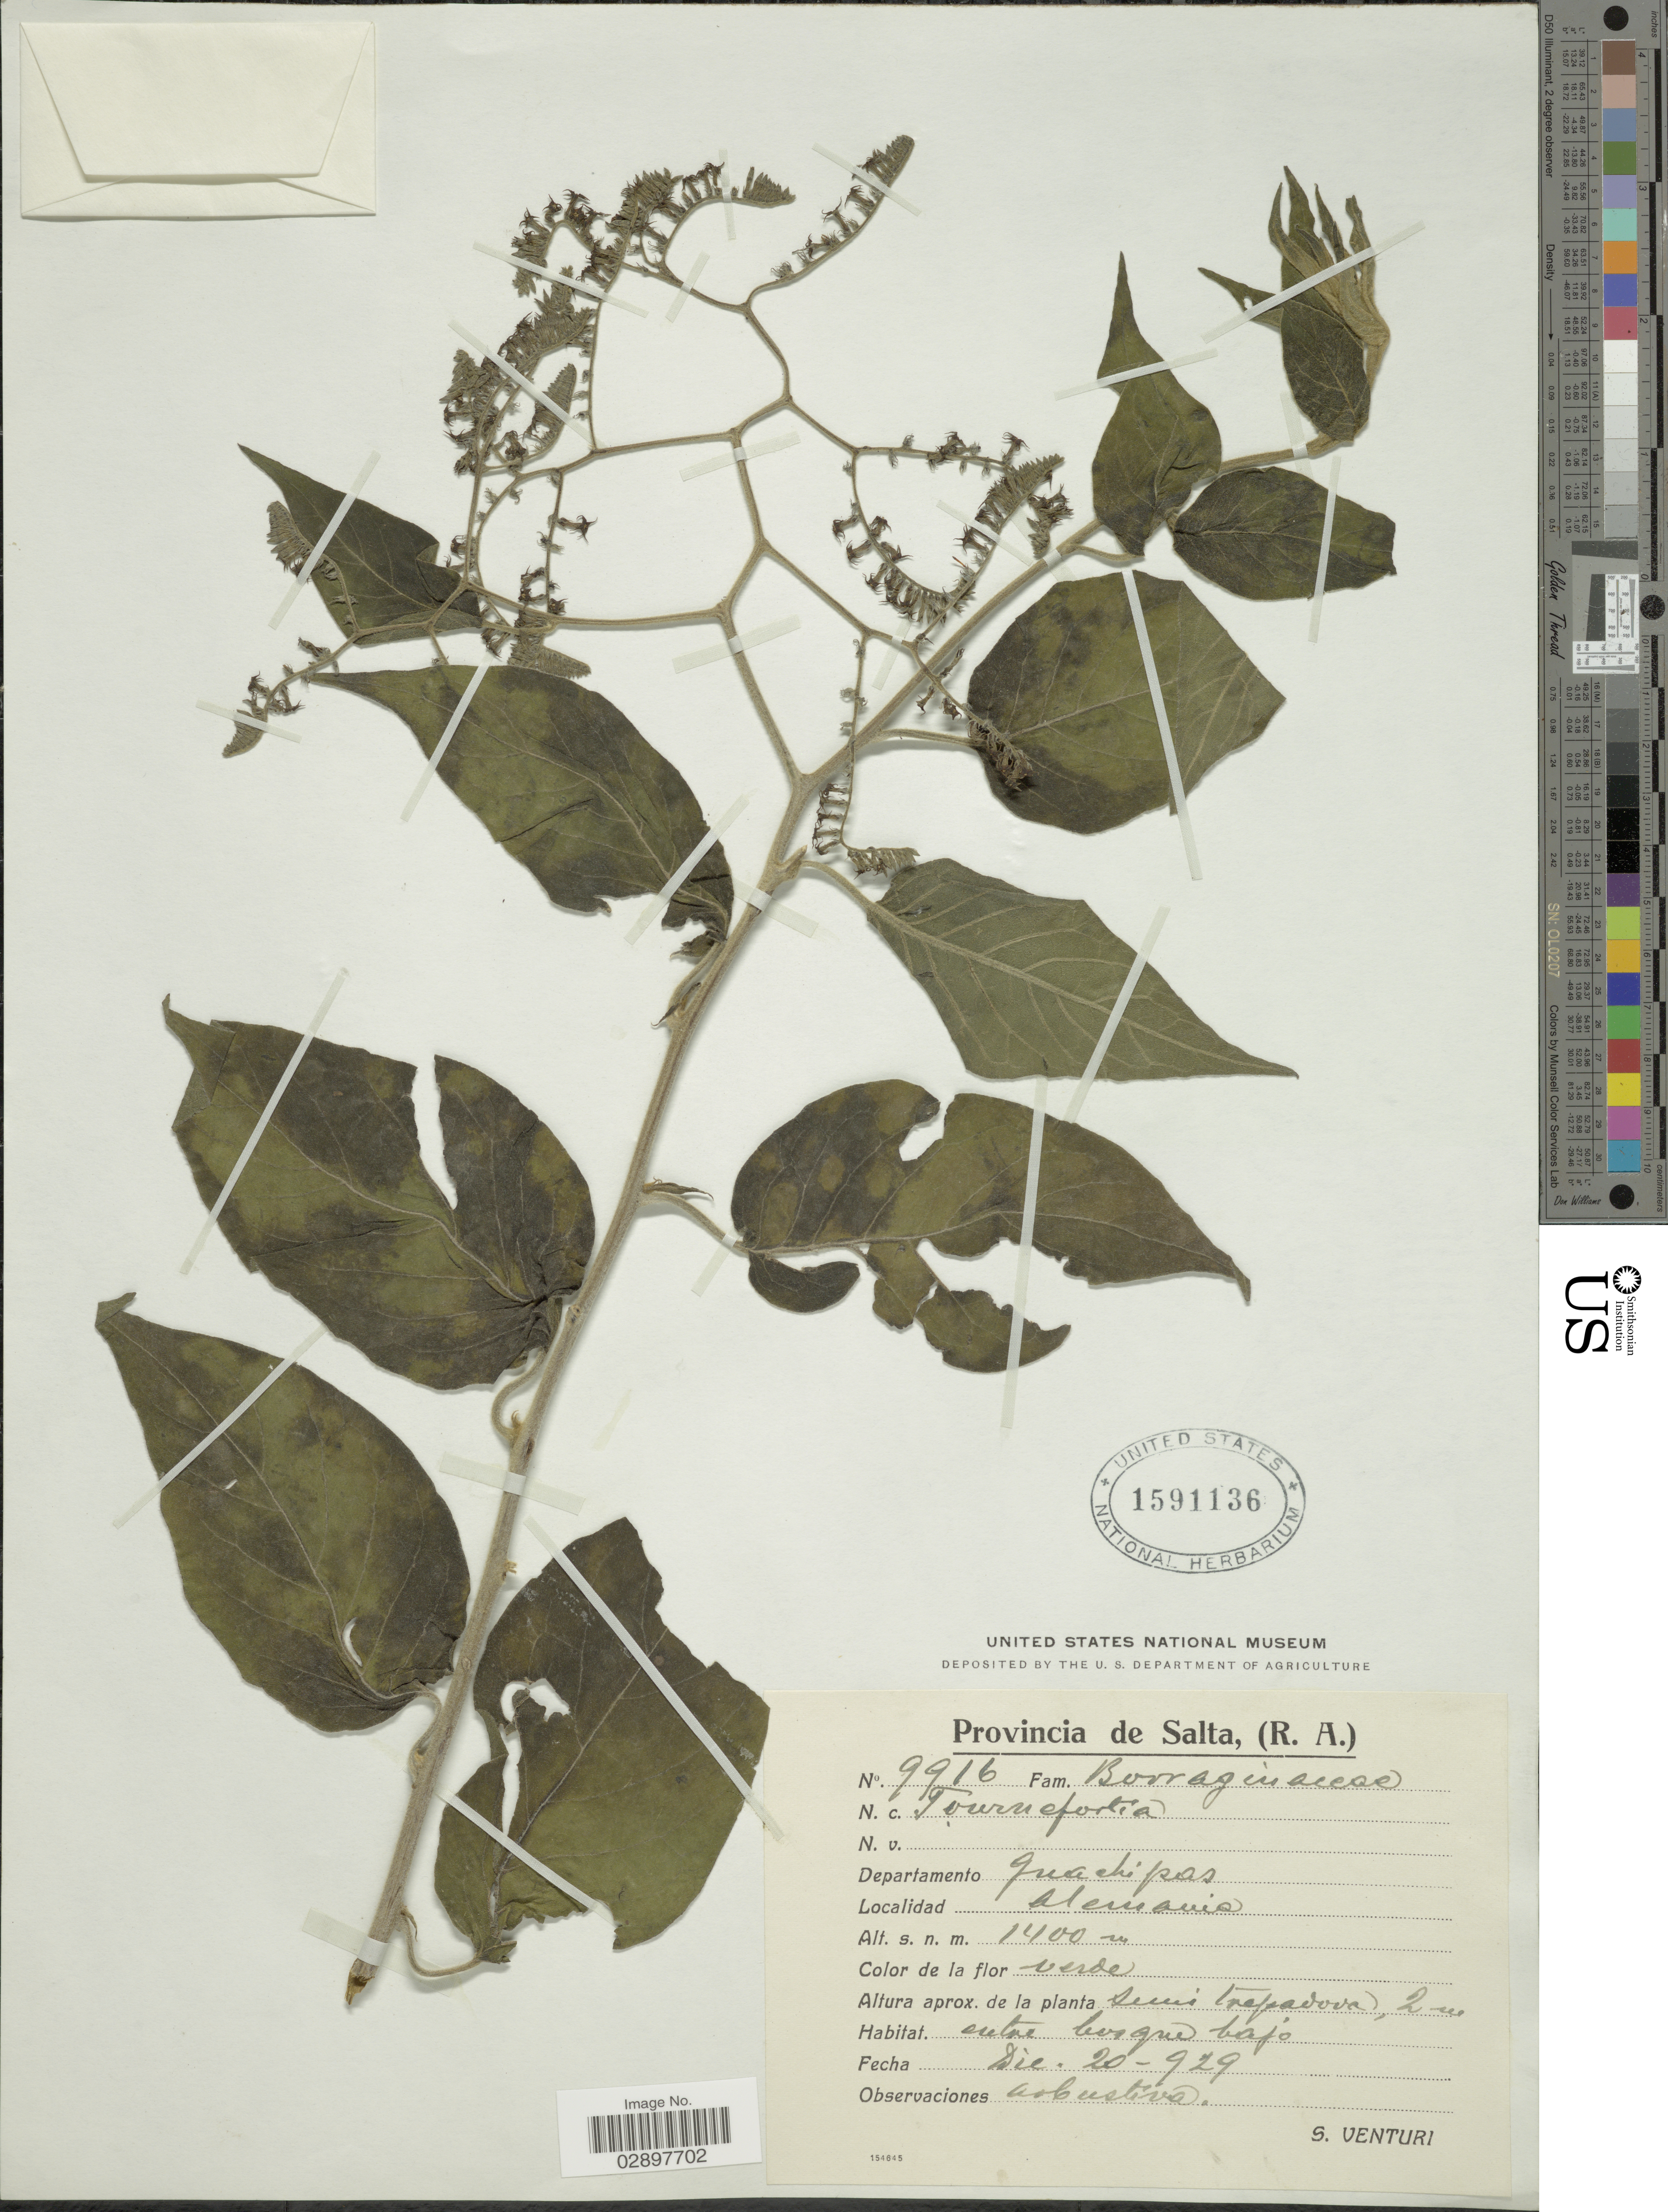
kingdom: Plantae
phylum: Tracheophyta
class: Magnoliopsida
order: Boraginales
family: Heliotropiaceae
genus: Tournefortia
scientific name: Tournefortia sp.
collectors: S. Venturi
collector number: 9916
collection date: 1929-12-20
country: Argentina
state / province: Salta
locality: Provincia de Salta, (R.A.), Departamento Guachipas, Alemania.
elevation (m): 1400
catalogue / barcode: US 1591136